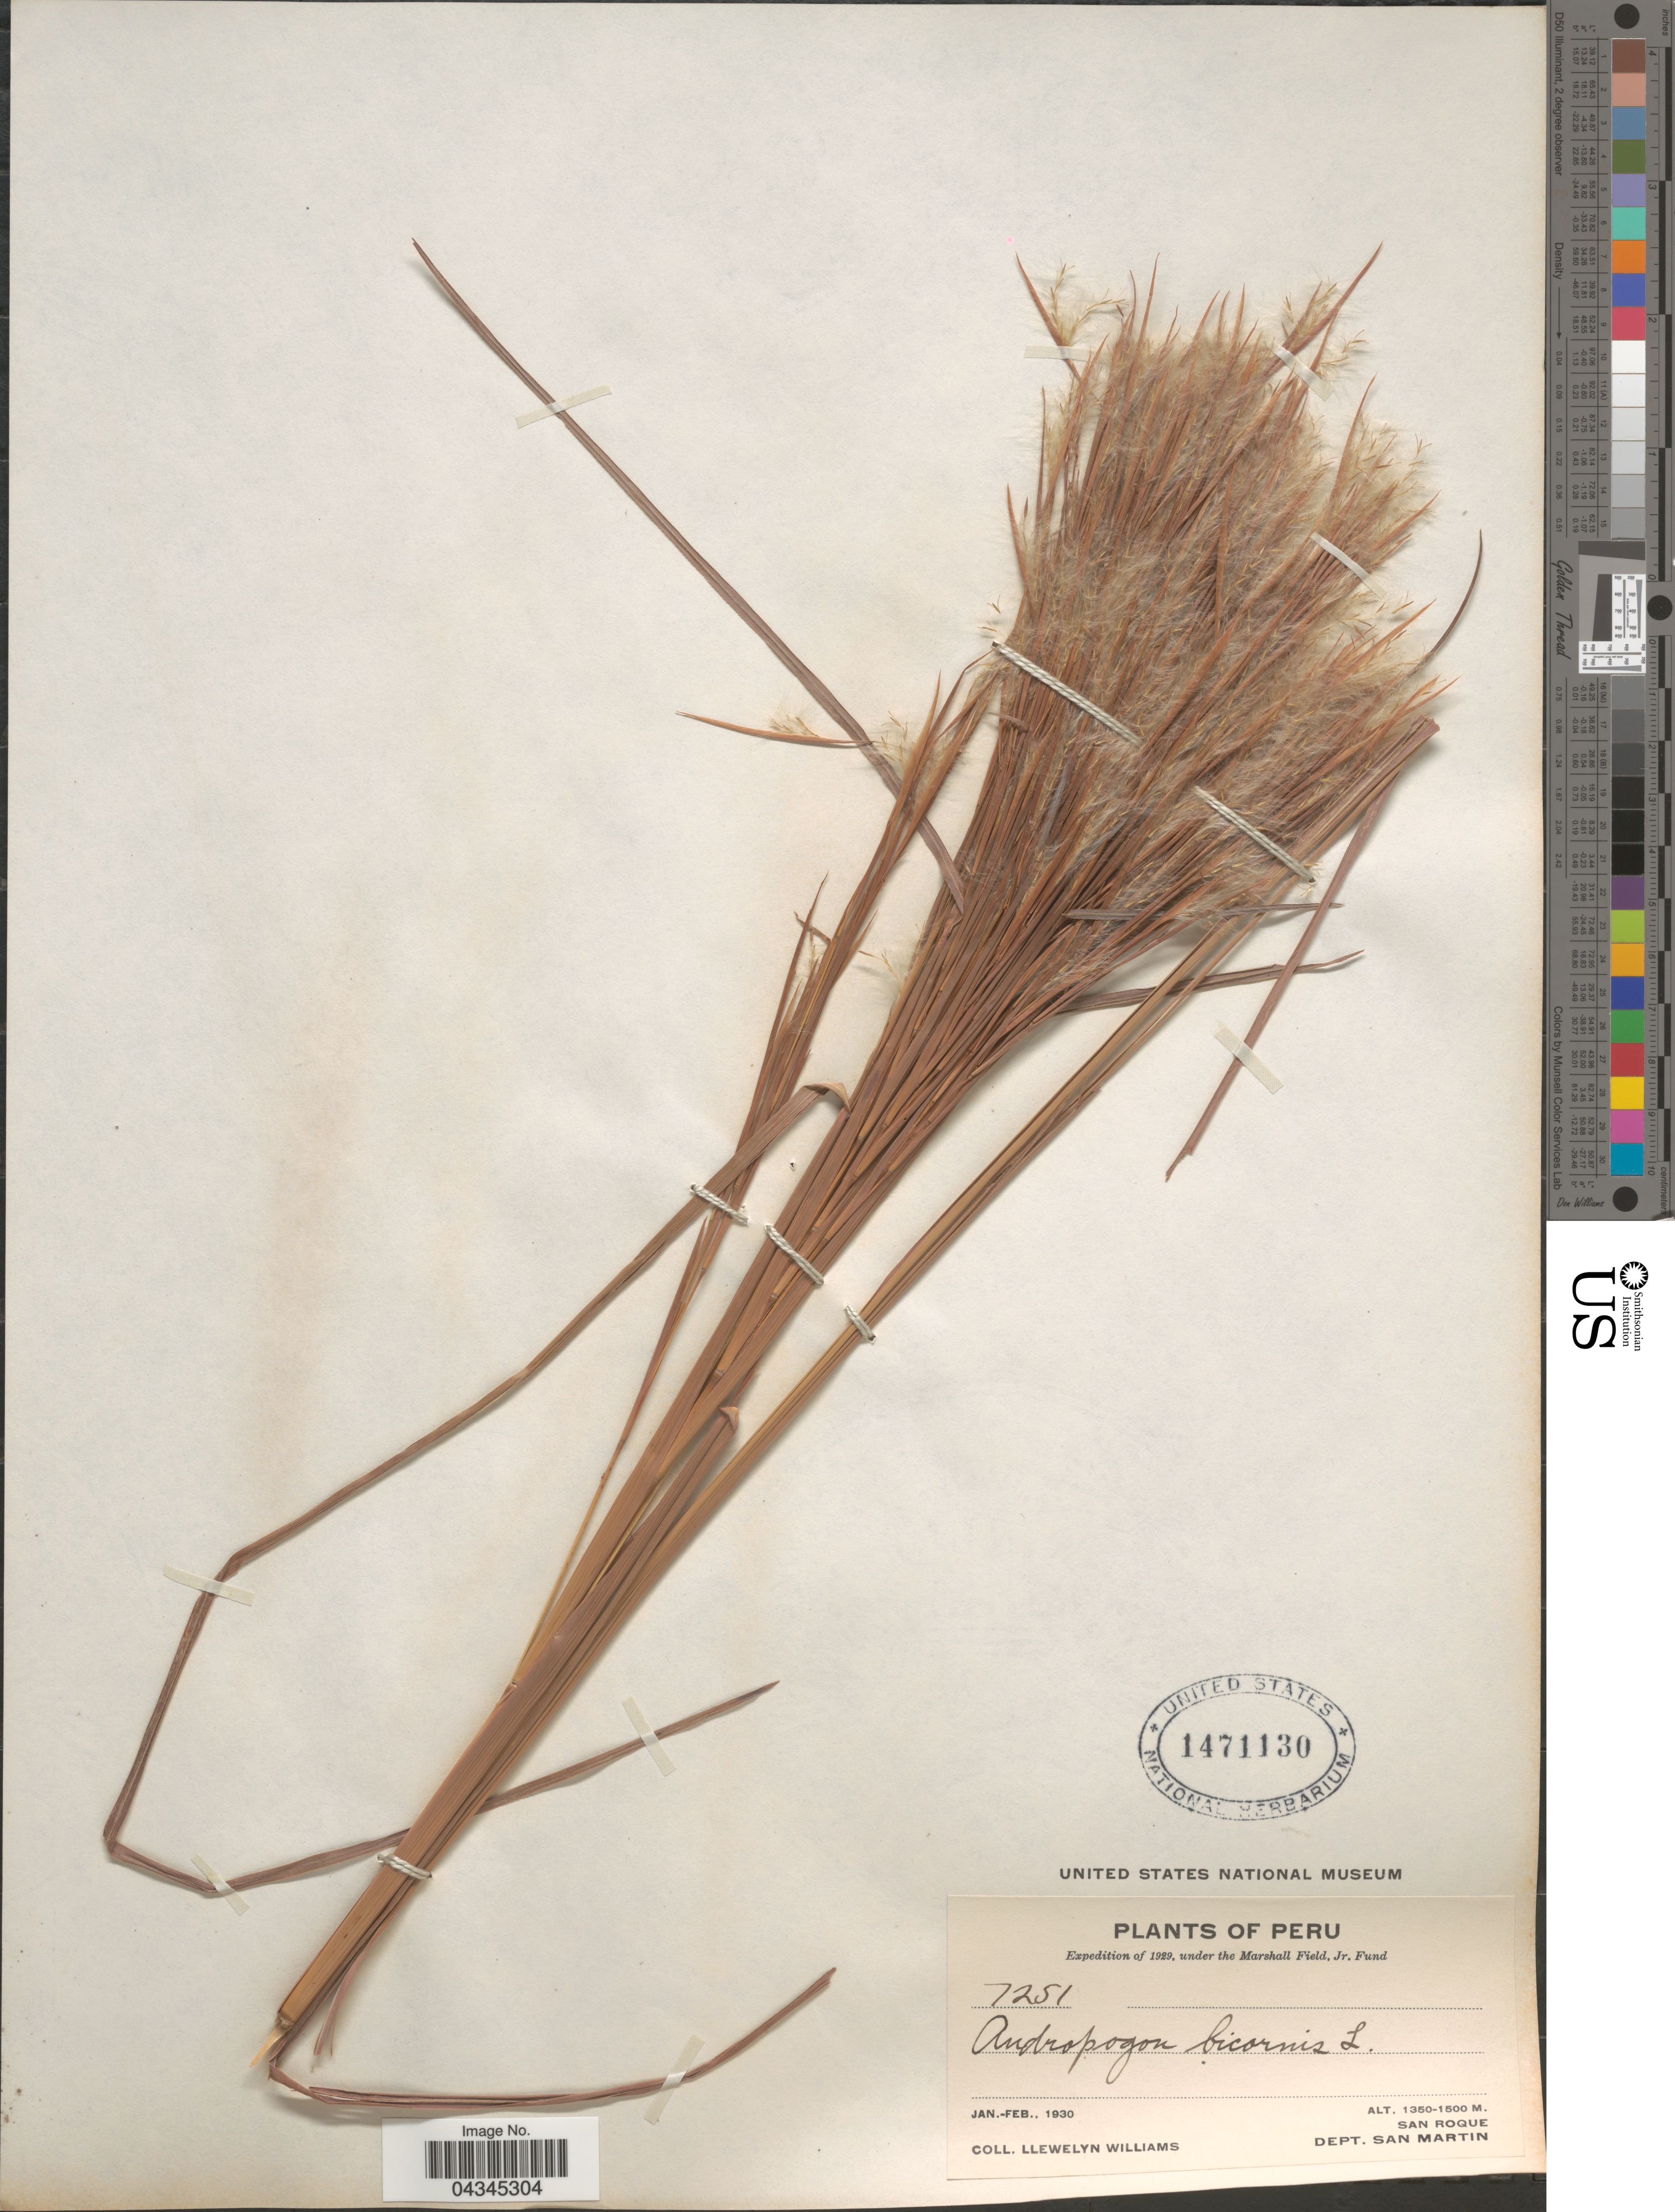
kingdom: Plantae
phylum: Tracheophyta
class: Liliopsida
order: Poales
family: Poaceae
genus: Andropogon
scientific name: Andropogon bicornis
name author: L.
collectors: Ll. Williams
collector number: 7251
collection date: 1930-01/1930-02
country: Peru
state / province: San Martín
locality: Expedition of 1929. San Roque. Dept. San Martin.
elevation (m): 1350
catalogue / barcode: US 1471130